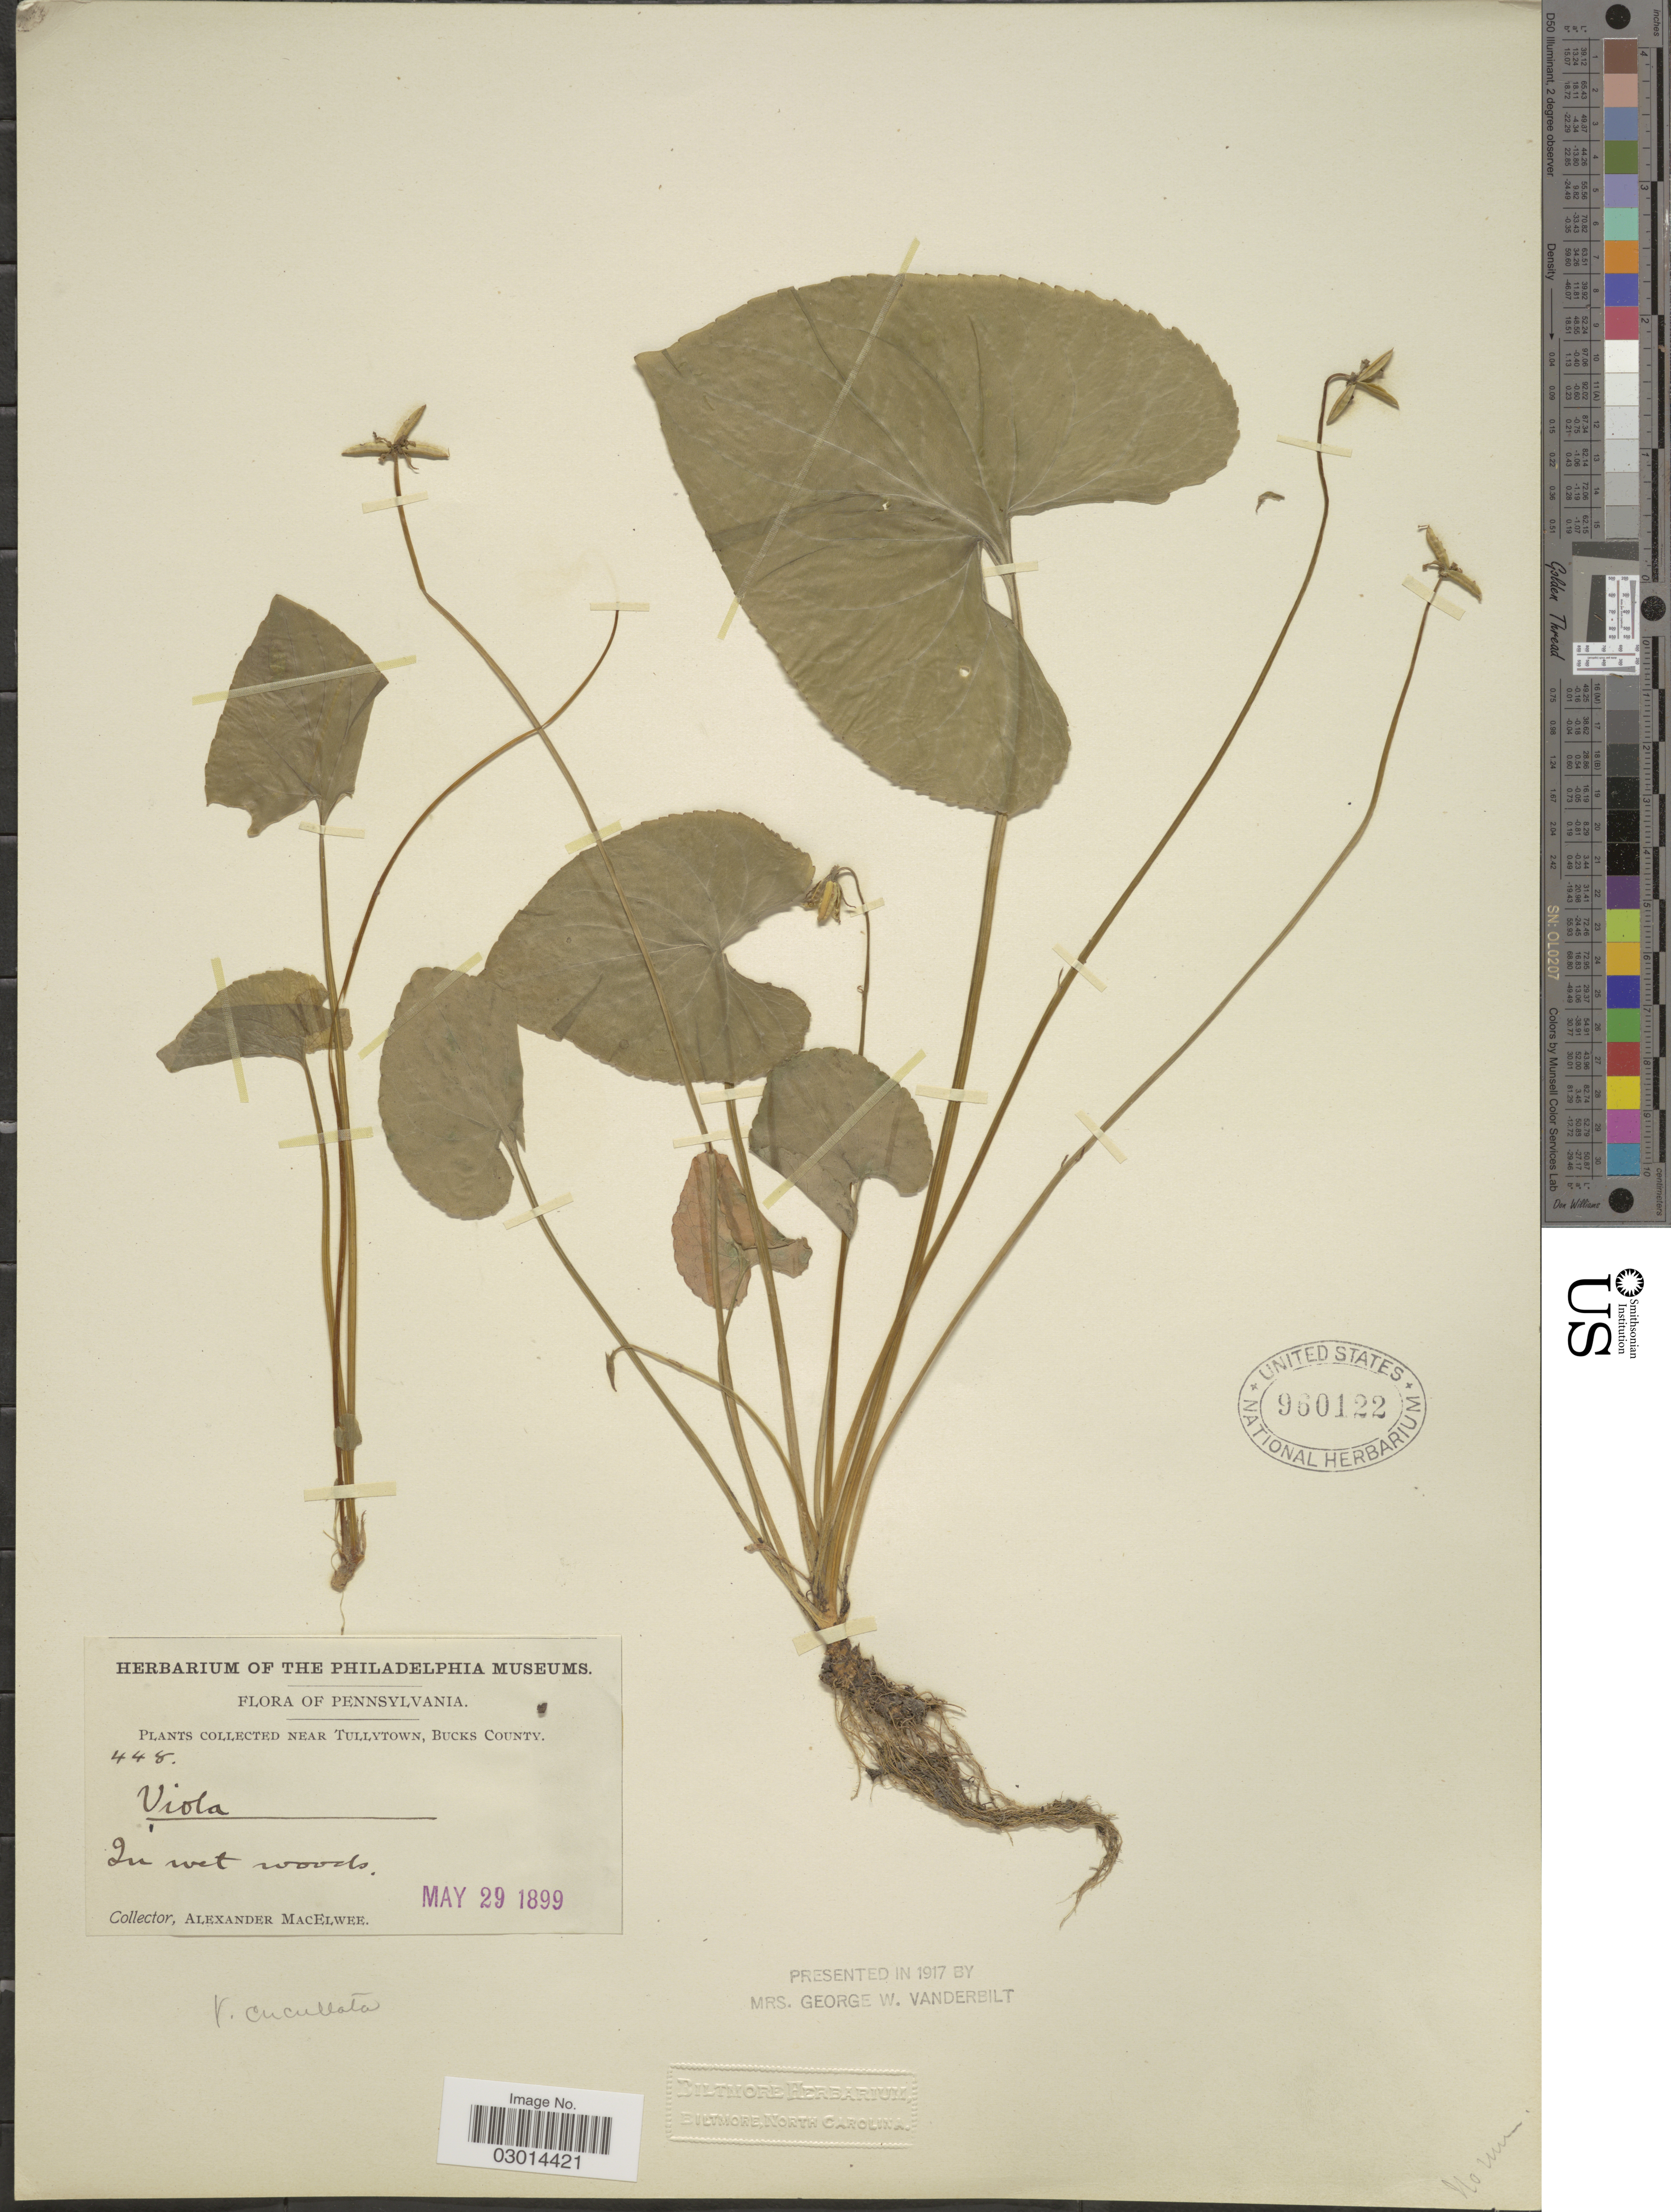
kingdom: Plantae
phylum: Tracheophyta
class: Magnoliopsida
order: Malpighiales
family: Violaceae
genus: Viola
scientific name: Viola cucullata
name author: Aiton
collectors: A. MacElwee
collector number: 448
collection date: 1899-05-29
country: United States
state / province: Pennsylvania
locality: Near Tullytown, Bucks County.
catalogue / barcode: US 960122